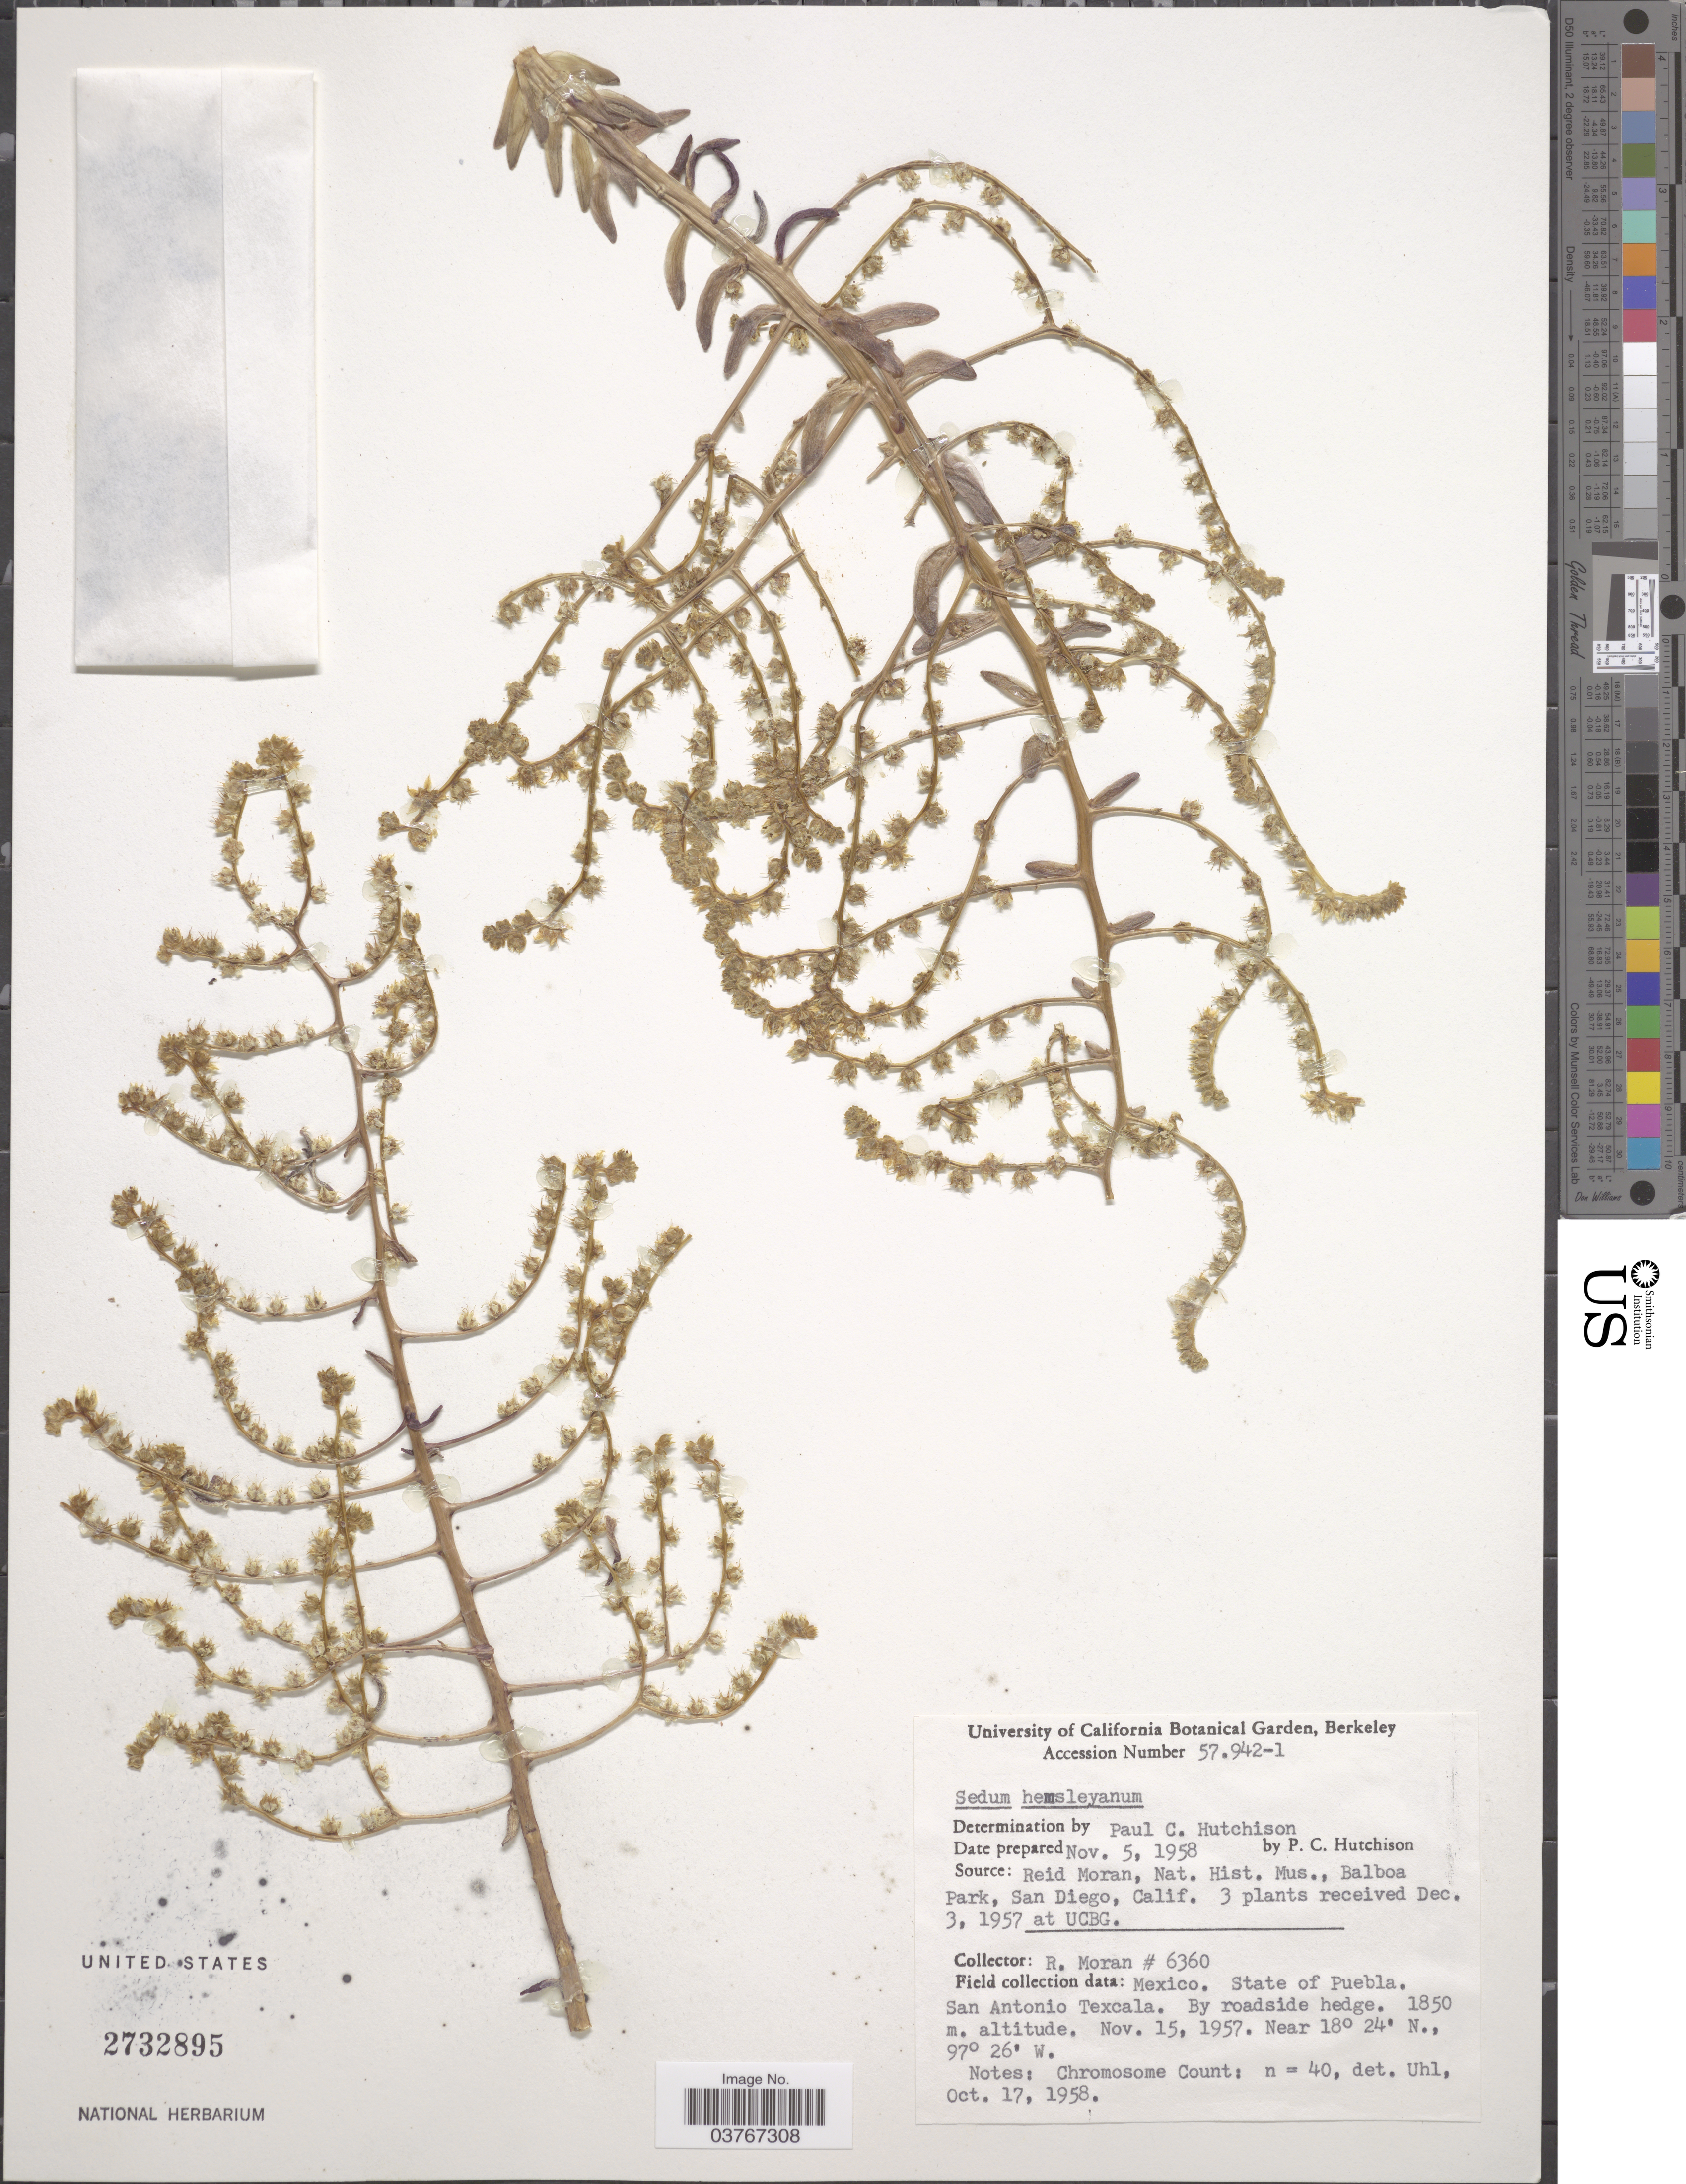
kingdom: Plantae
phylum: Tracheophyta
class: Magnoliopsida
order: Saxifragales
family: Crassulaceae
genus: Sedum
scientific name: Sedum hemsleyanum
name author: Rose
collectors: P. C. Hutchison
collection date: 1958-11-05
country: United States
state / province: California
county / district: Alameda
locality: University of California Botanical Garden, Berkeley.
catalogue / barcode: US 2732895